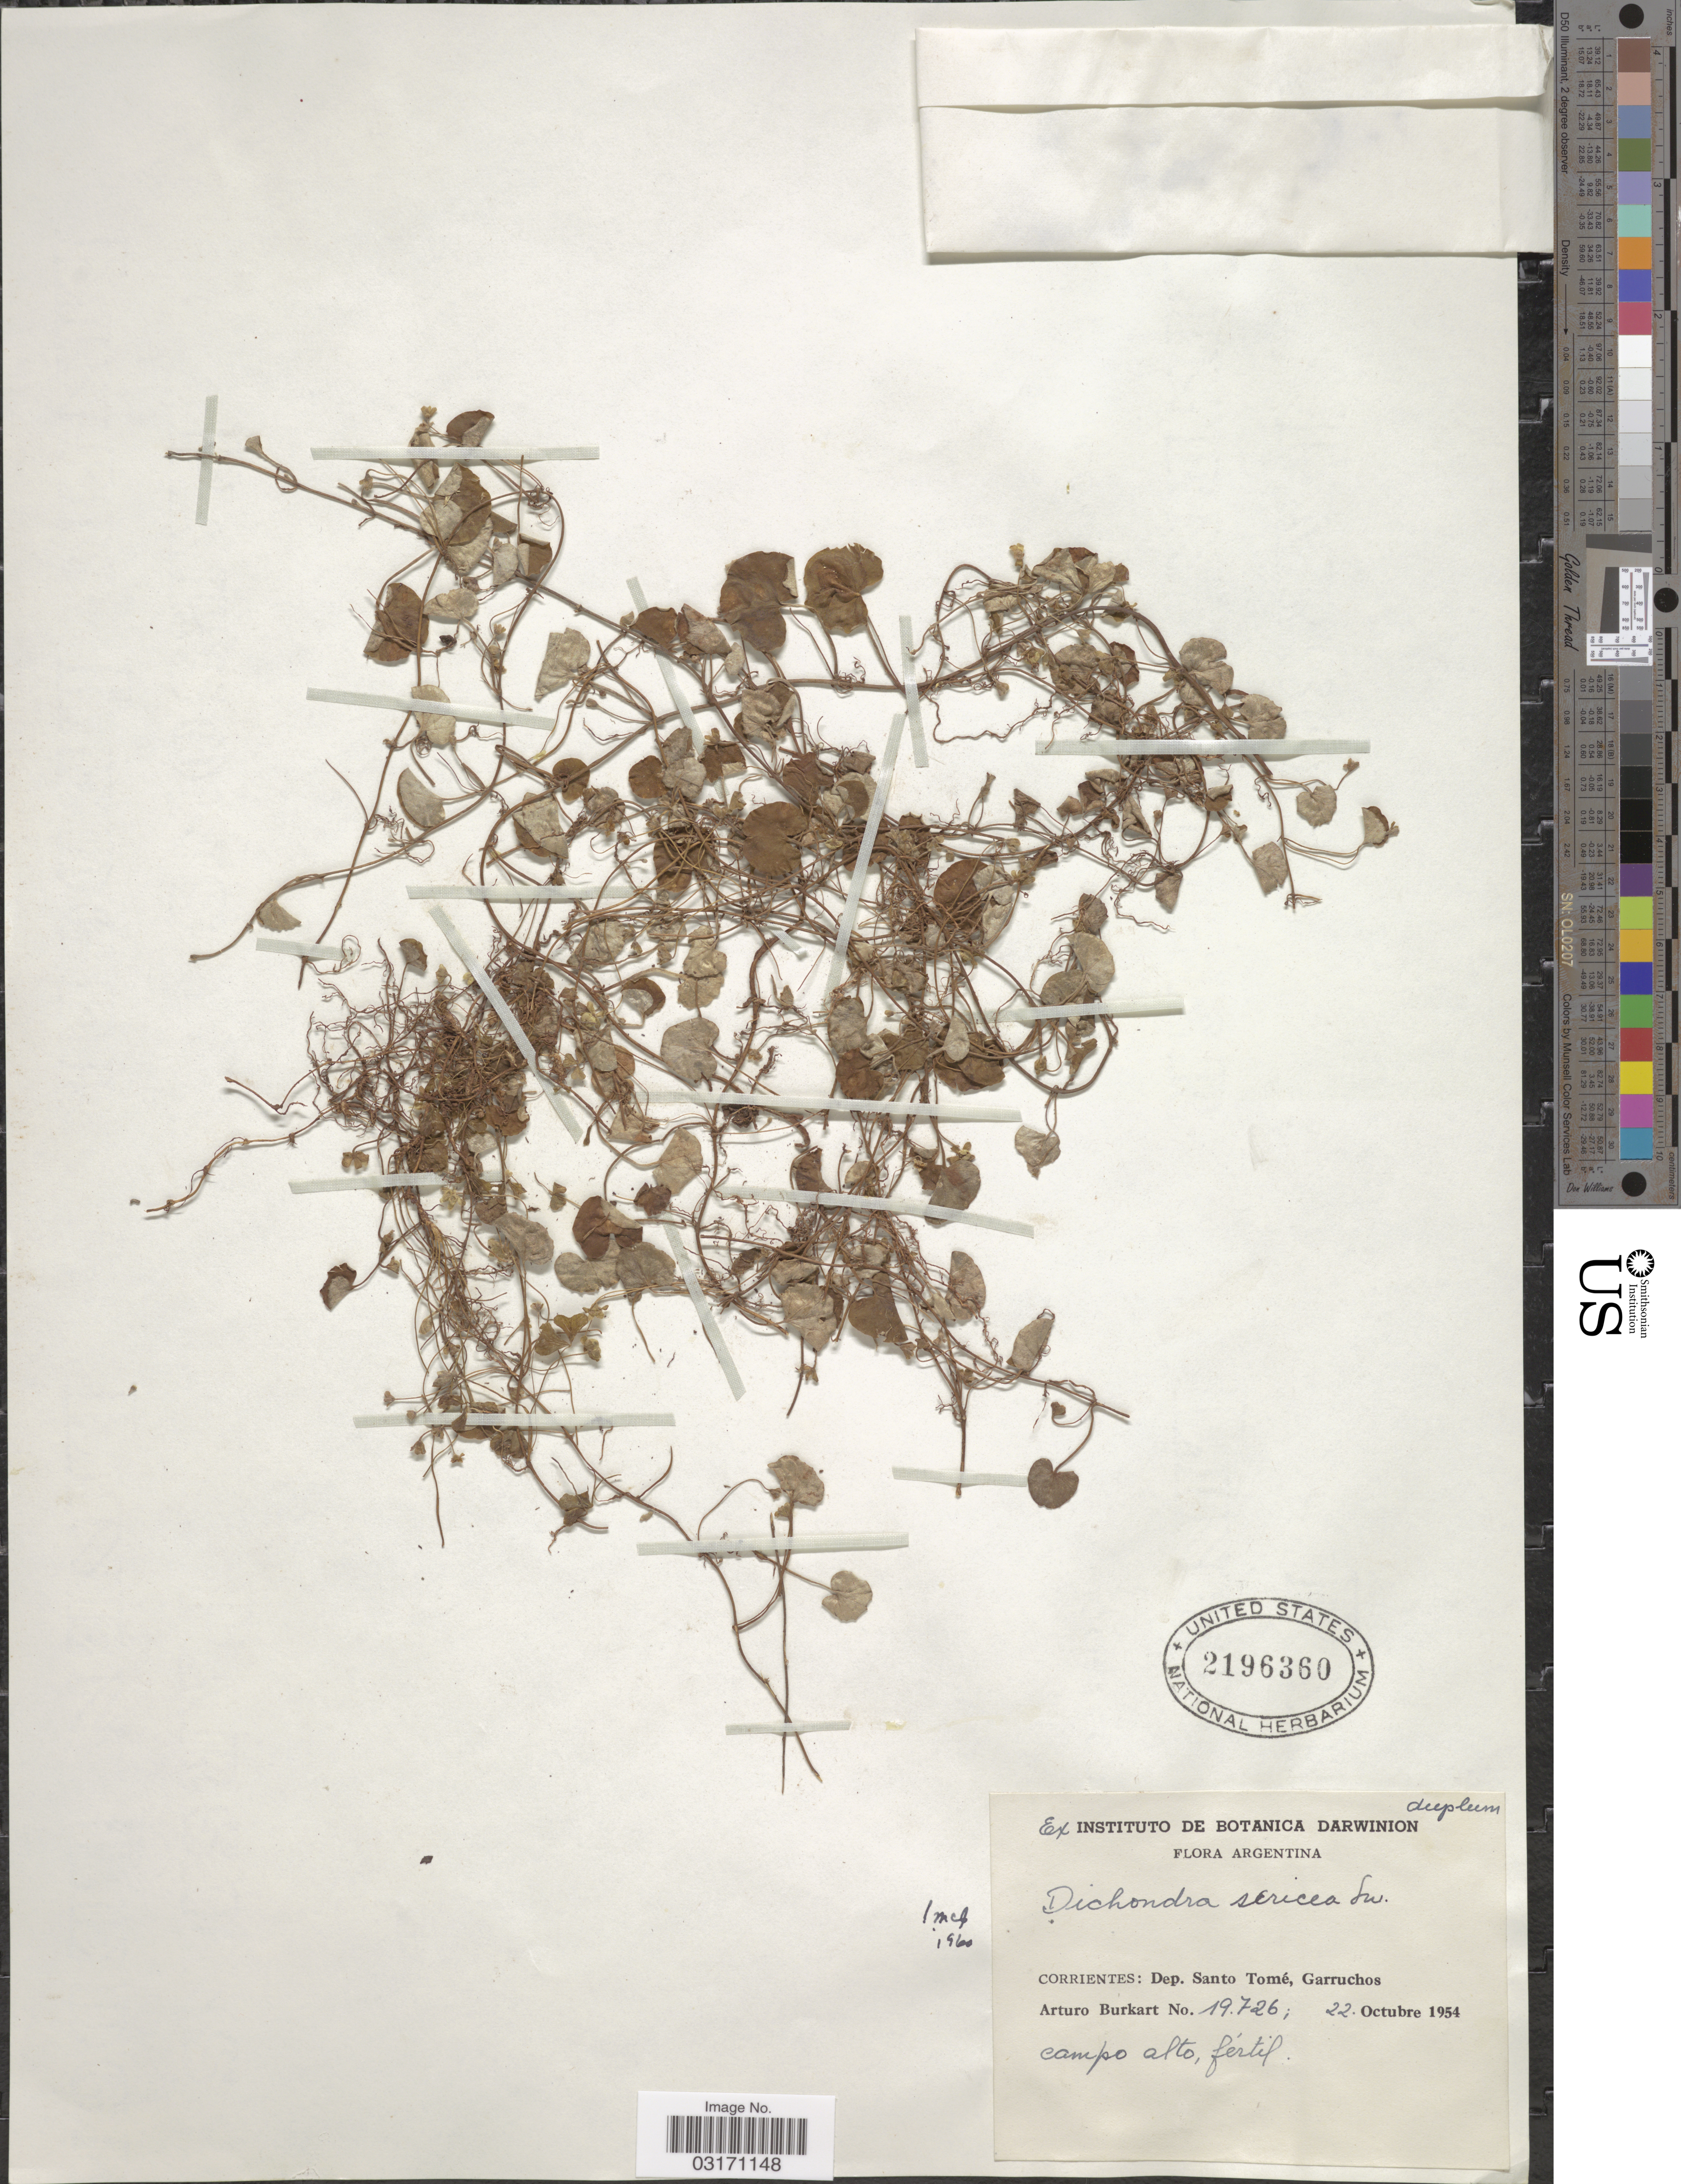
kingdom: Plantae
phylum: Tracheophyta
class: Magnoliopsida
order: Solanales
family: Convolvulaceae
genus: Dichondra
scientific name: Dichondra sericea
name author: Sw.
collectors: A. E. Burkart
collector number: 19726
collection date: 1954-10-22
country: Argentina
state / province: Corrientes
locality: Dep. Santo Tomé, Garruchos.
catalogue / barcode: US 2196360